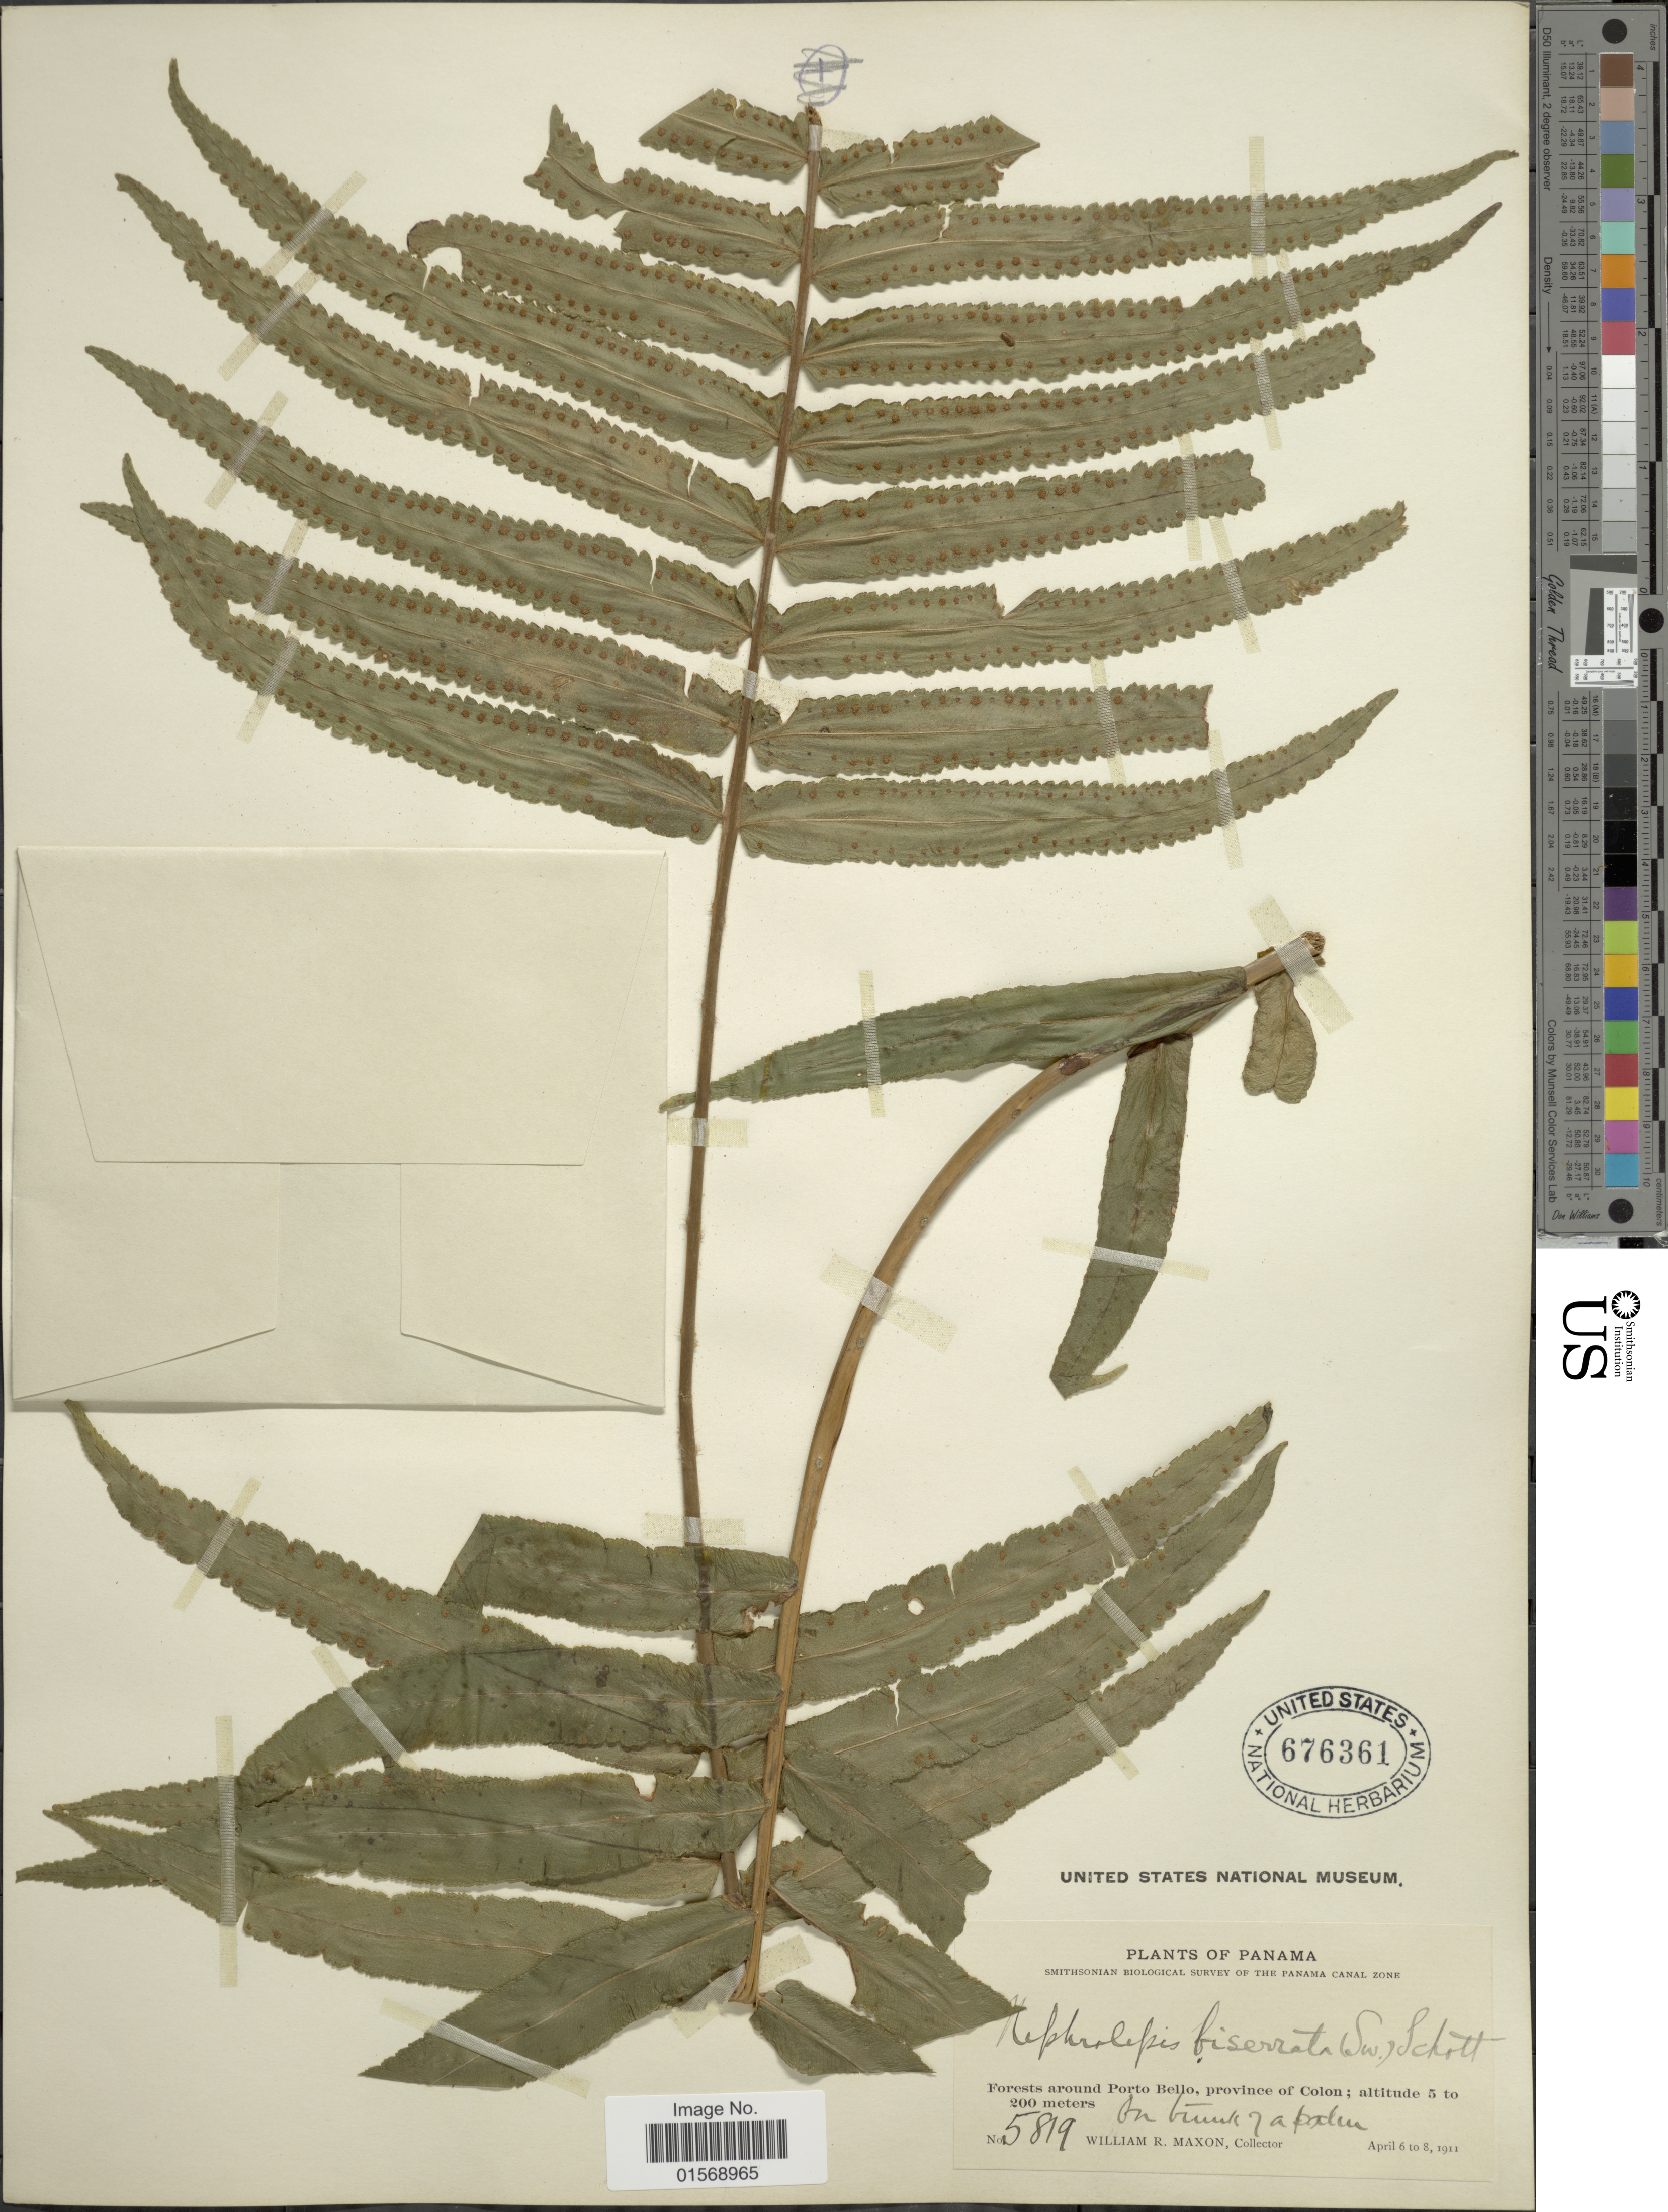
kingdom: Plantae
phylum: Tracheophyta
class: Polypodiopsida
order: Polypodiales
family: Nephrolepidaceae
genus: Nephrolepis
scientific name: Nephrolepis biserrata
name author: (Sw.) Schott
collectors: W. R. Maxon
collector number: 5819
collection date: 1911-04-06/1911-04-08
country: Panama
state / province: Colón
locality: Panama, Forests around Porto Bello, province of Colon,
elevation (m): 5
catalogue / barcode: US 676361